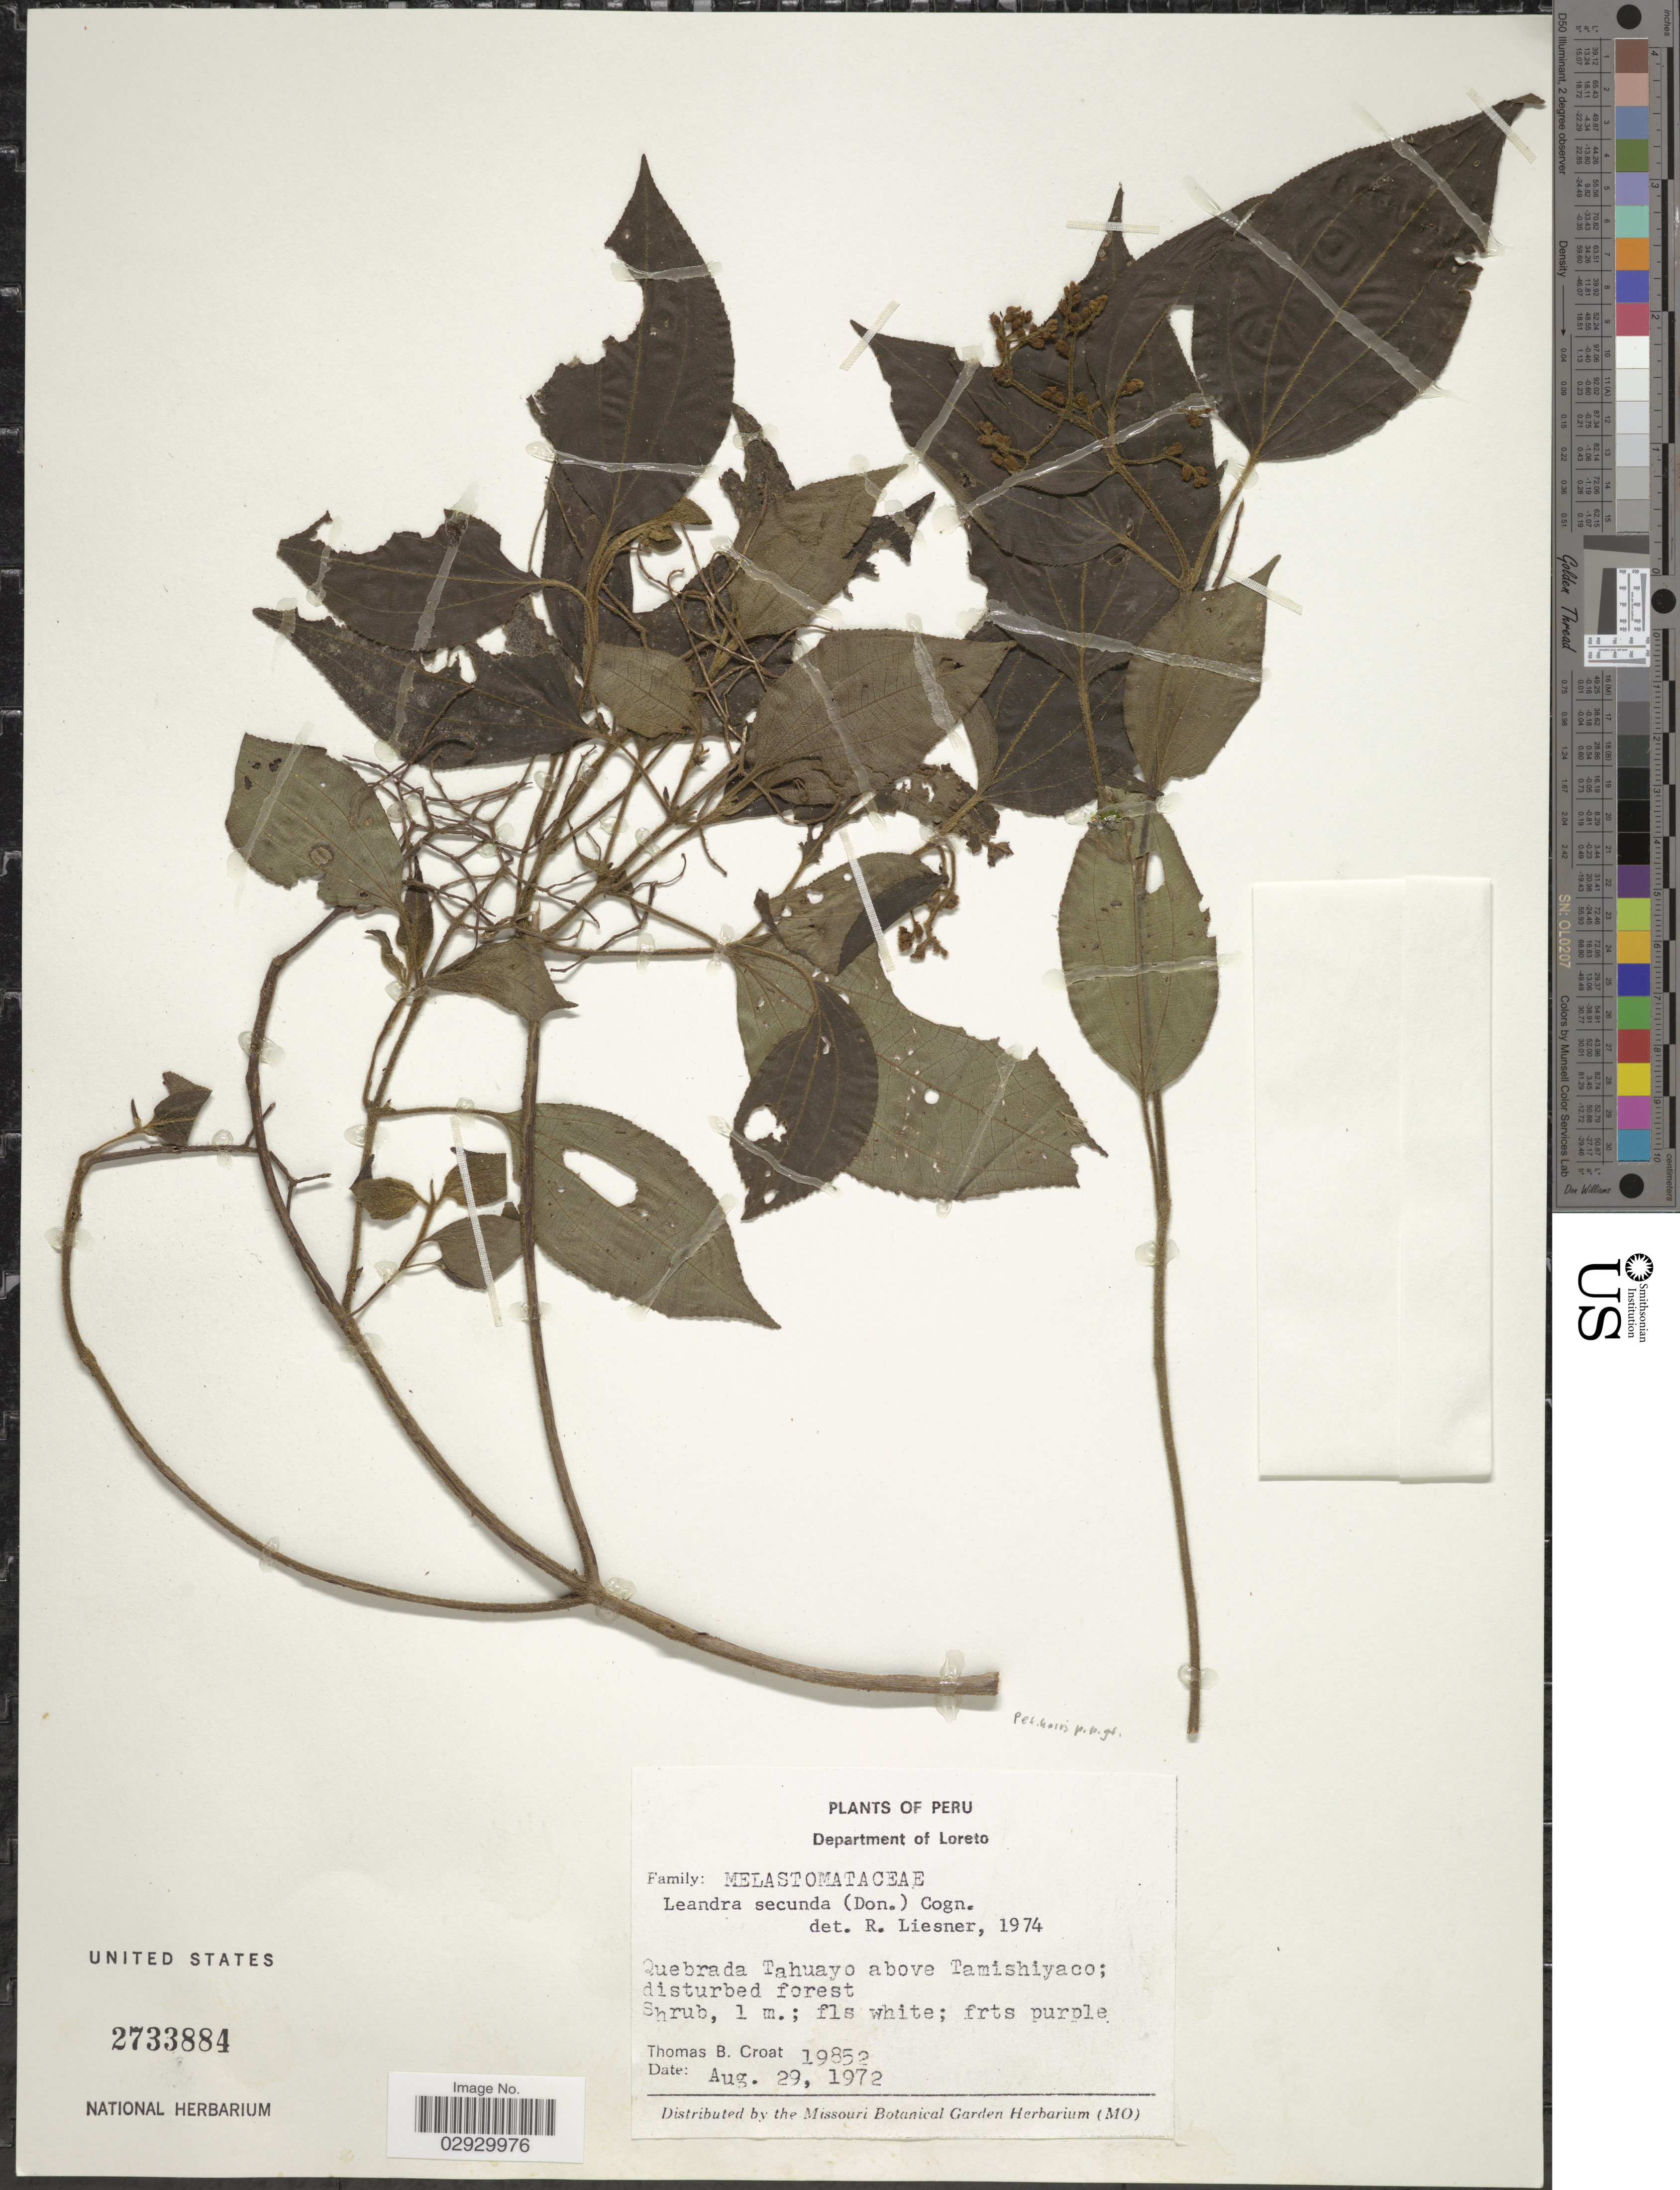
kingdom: Plantae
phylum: Tracheophyta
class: Magnoliopsida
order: Myrtales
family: Melastomataceae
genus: Leandra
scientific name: Leandra secunda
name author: (D. Don) Cogn.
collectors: T. B. Croat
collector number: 19852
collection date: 1972-08-29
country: Peru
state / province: Loreto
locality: Department of Loreto, Quebrada Tahuayo above Tamishiyaco.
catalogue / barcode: US 2733884